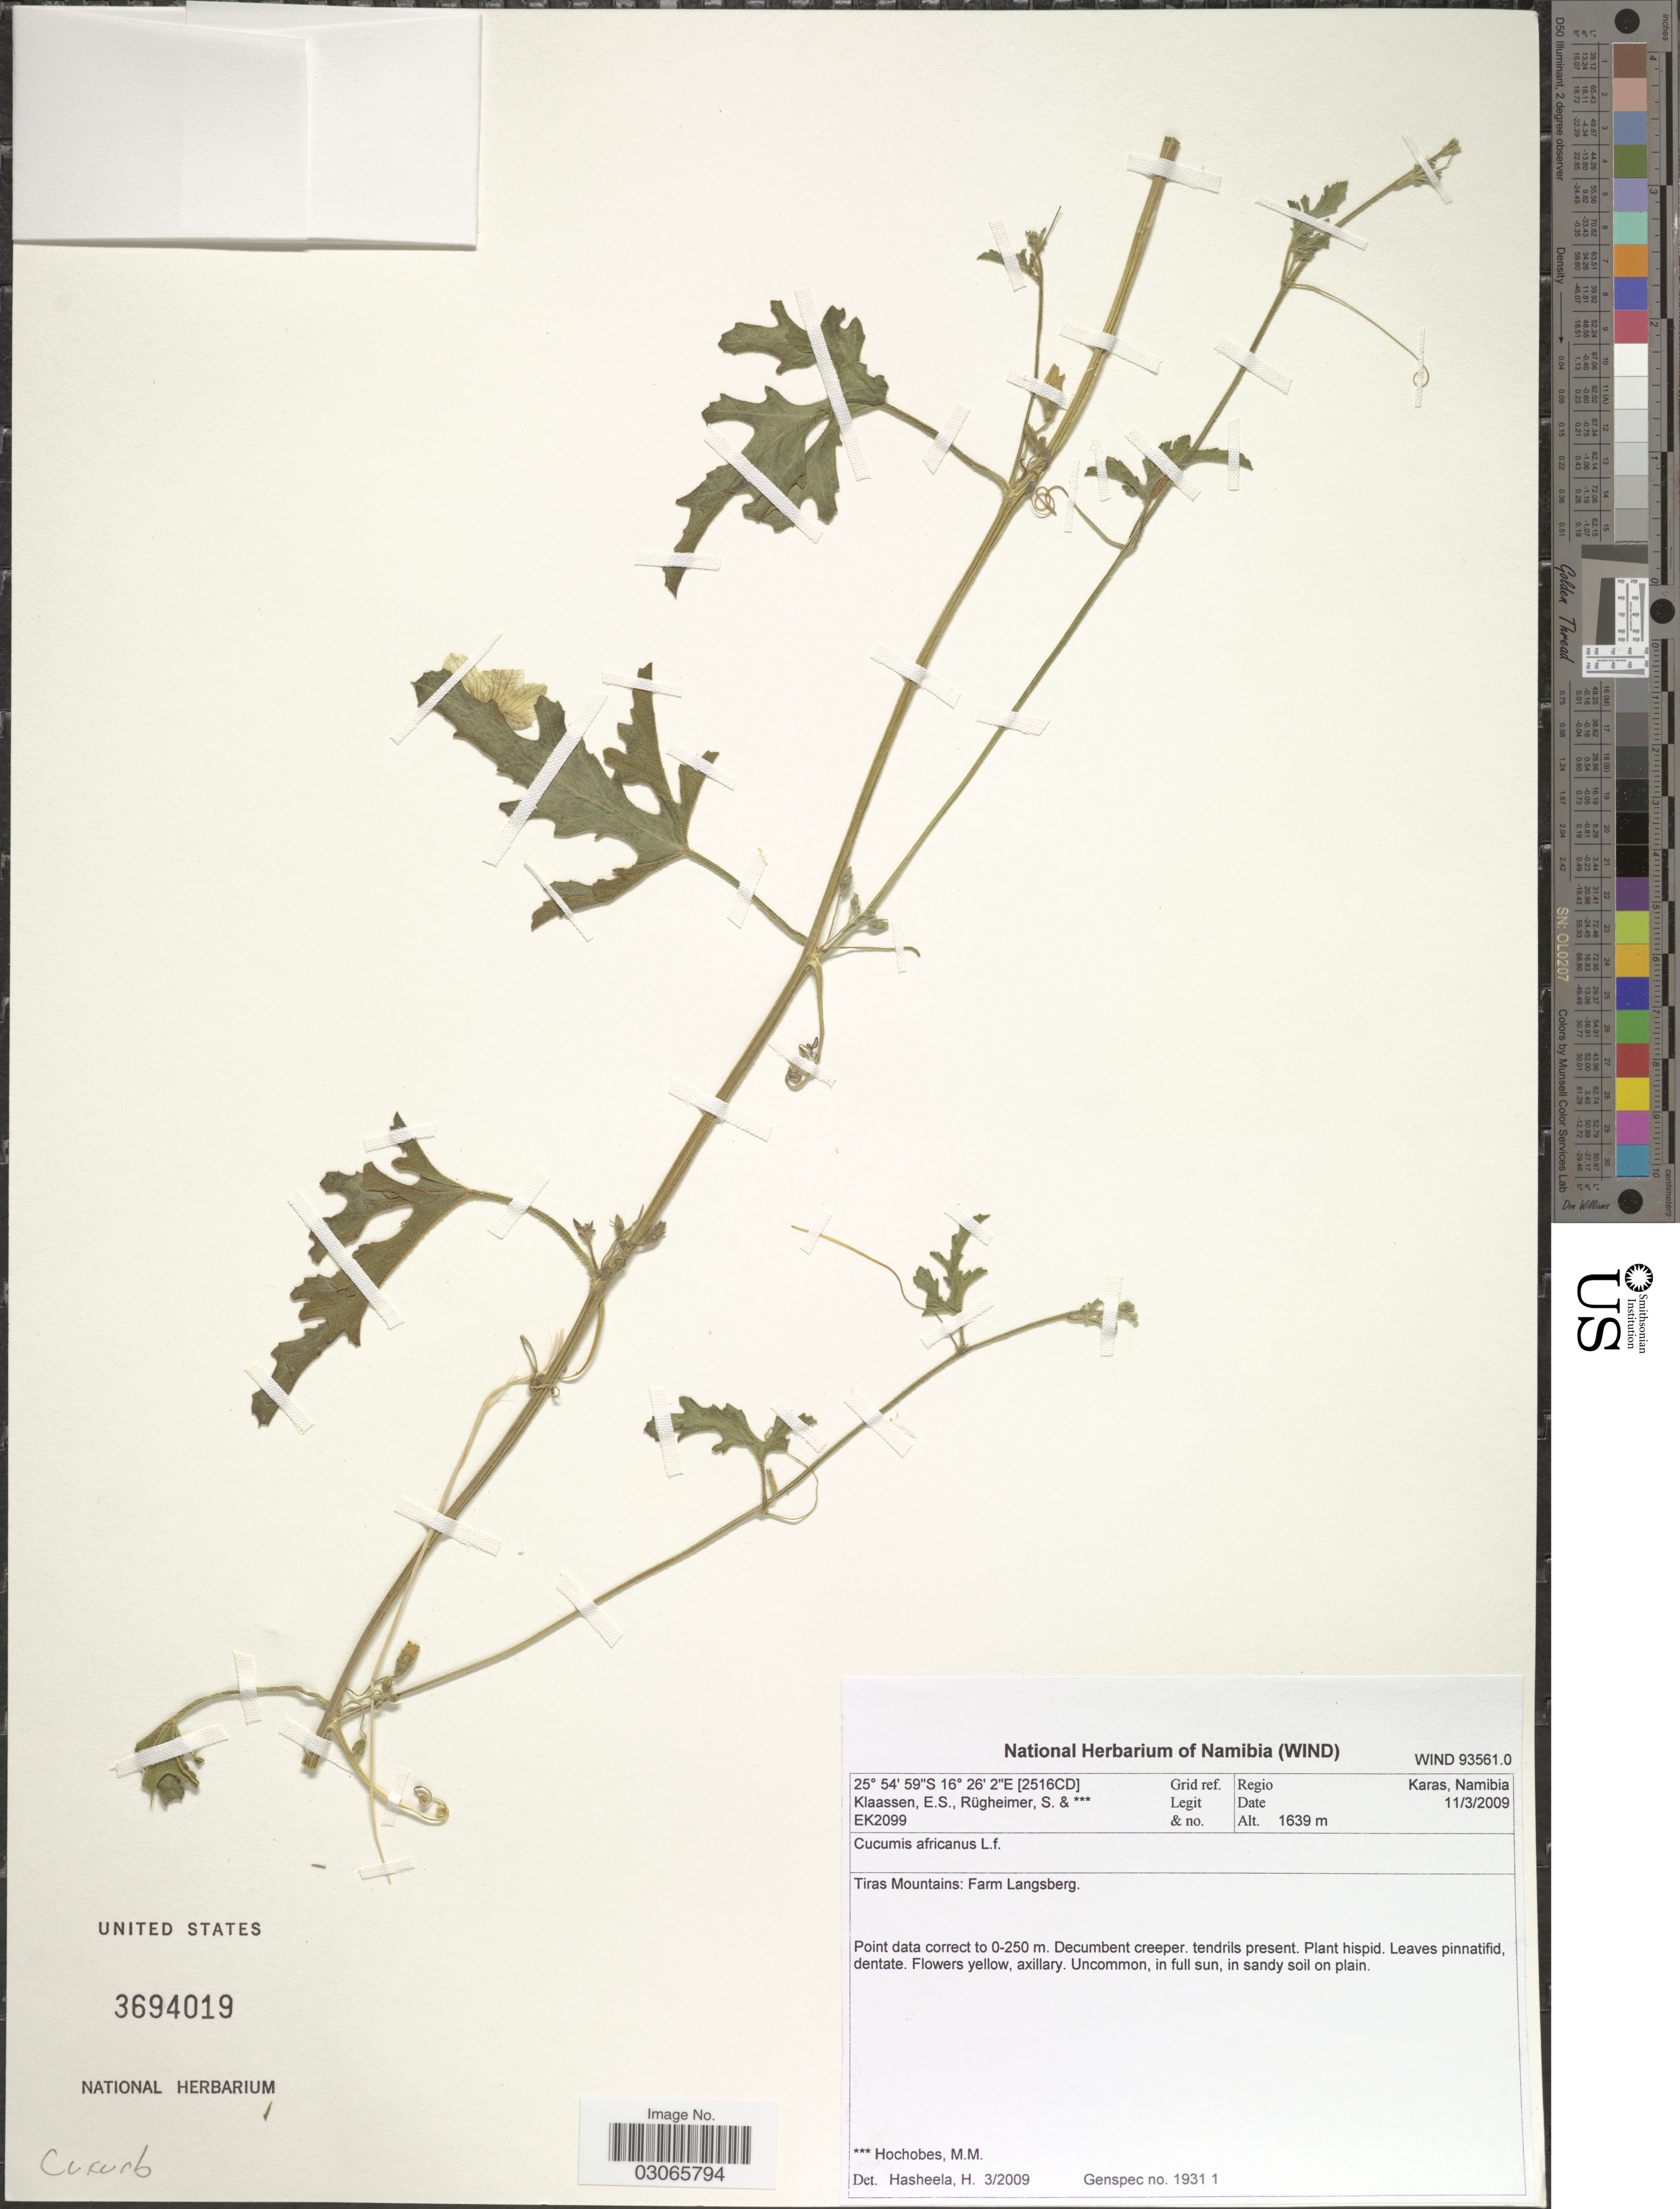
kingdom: Plantae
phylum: Tracheophyta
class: Magnoliopsida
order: Cucurbitales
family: Cucurbitaceae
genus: Cucumis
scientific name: Cucumis africanus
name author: L. f.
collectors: E. S. Klaassen & S. Rugheimer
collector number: EK2099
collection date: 2009-03-11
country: Namibia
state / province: Karas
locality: Tiras Mountains: Farm Langsberg. Grid ref. [2516CD].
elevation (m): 1639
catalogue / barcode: US 3694019